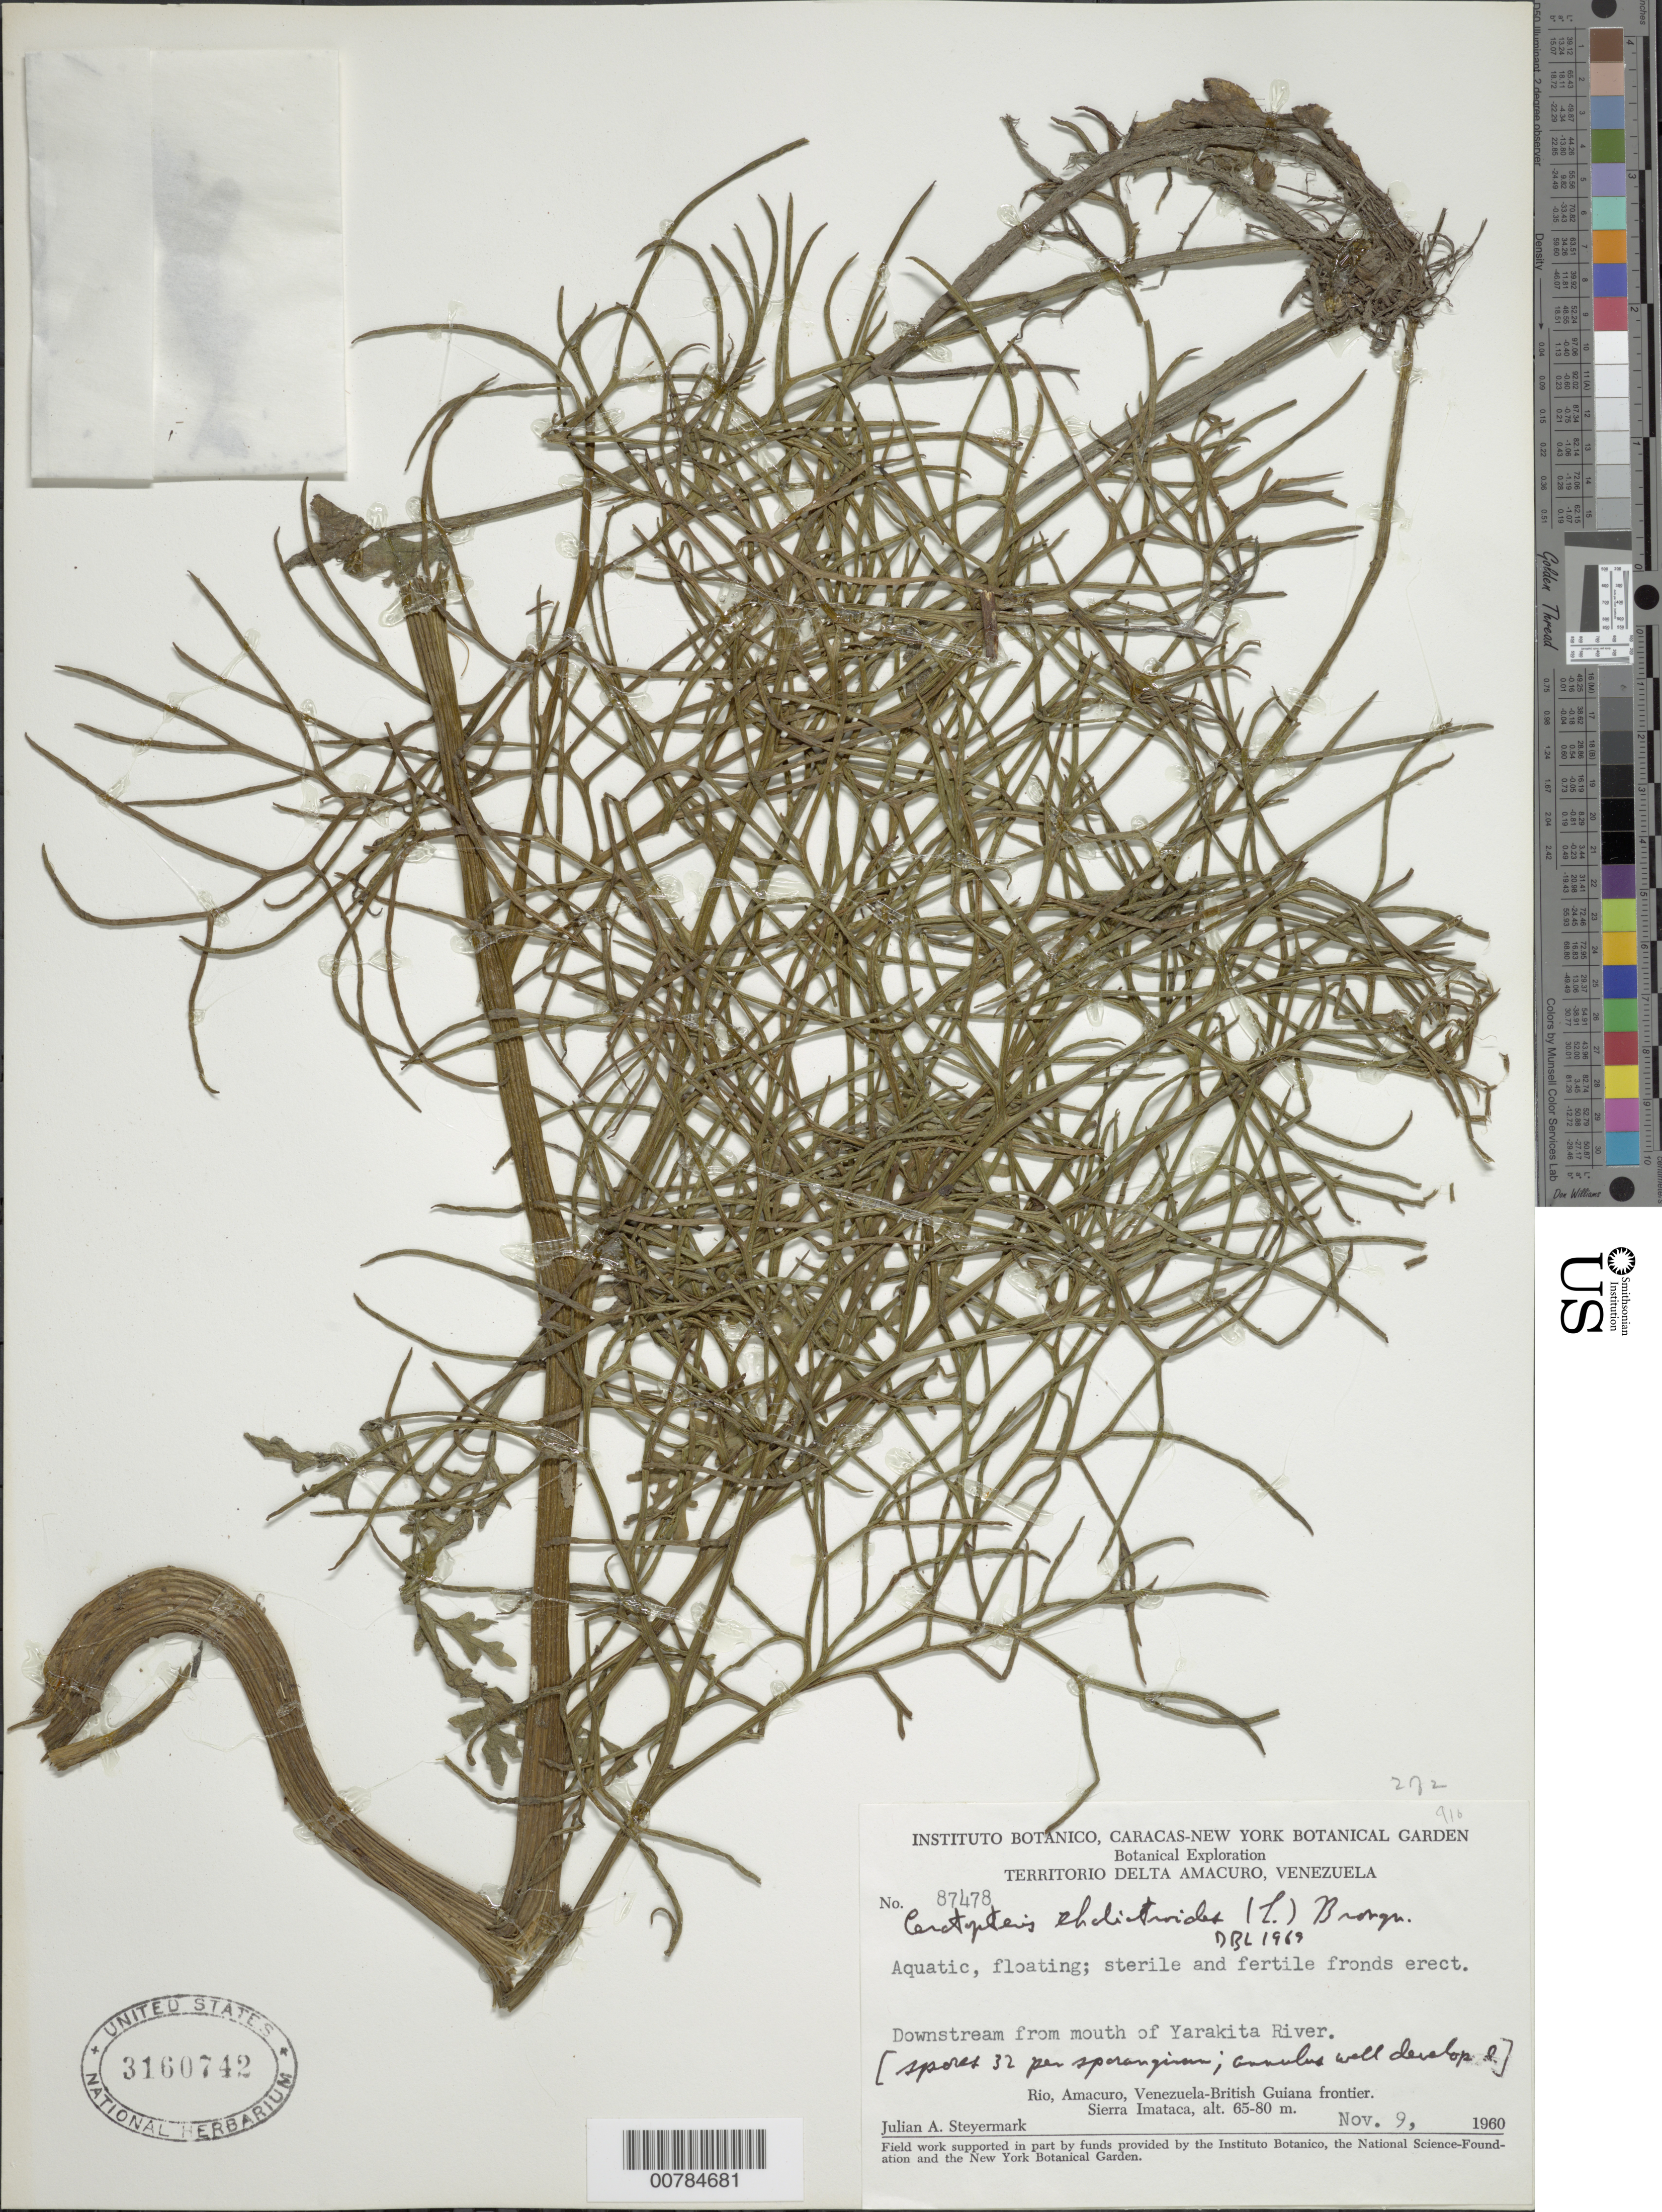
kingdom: Plantae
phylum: Tracheophyta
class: Polypodiopsida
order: Polypodiales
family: Pteridaceae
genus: Ceratopteris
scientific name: Ceratopteris pteridioides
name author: (Hook.) Hieron.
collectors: J. Steyermark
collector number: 87478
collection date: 1960-11-09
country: Venezuela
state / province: Delta Amacuro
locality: Downstream from mouth of Yarakita River, Rio, macuro, Venezuela-Bristish Guiana frontier, Sierra Imataca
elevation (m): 65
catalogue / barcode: US 3160742